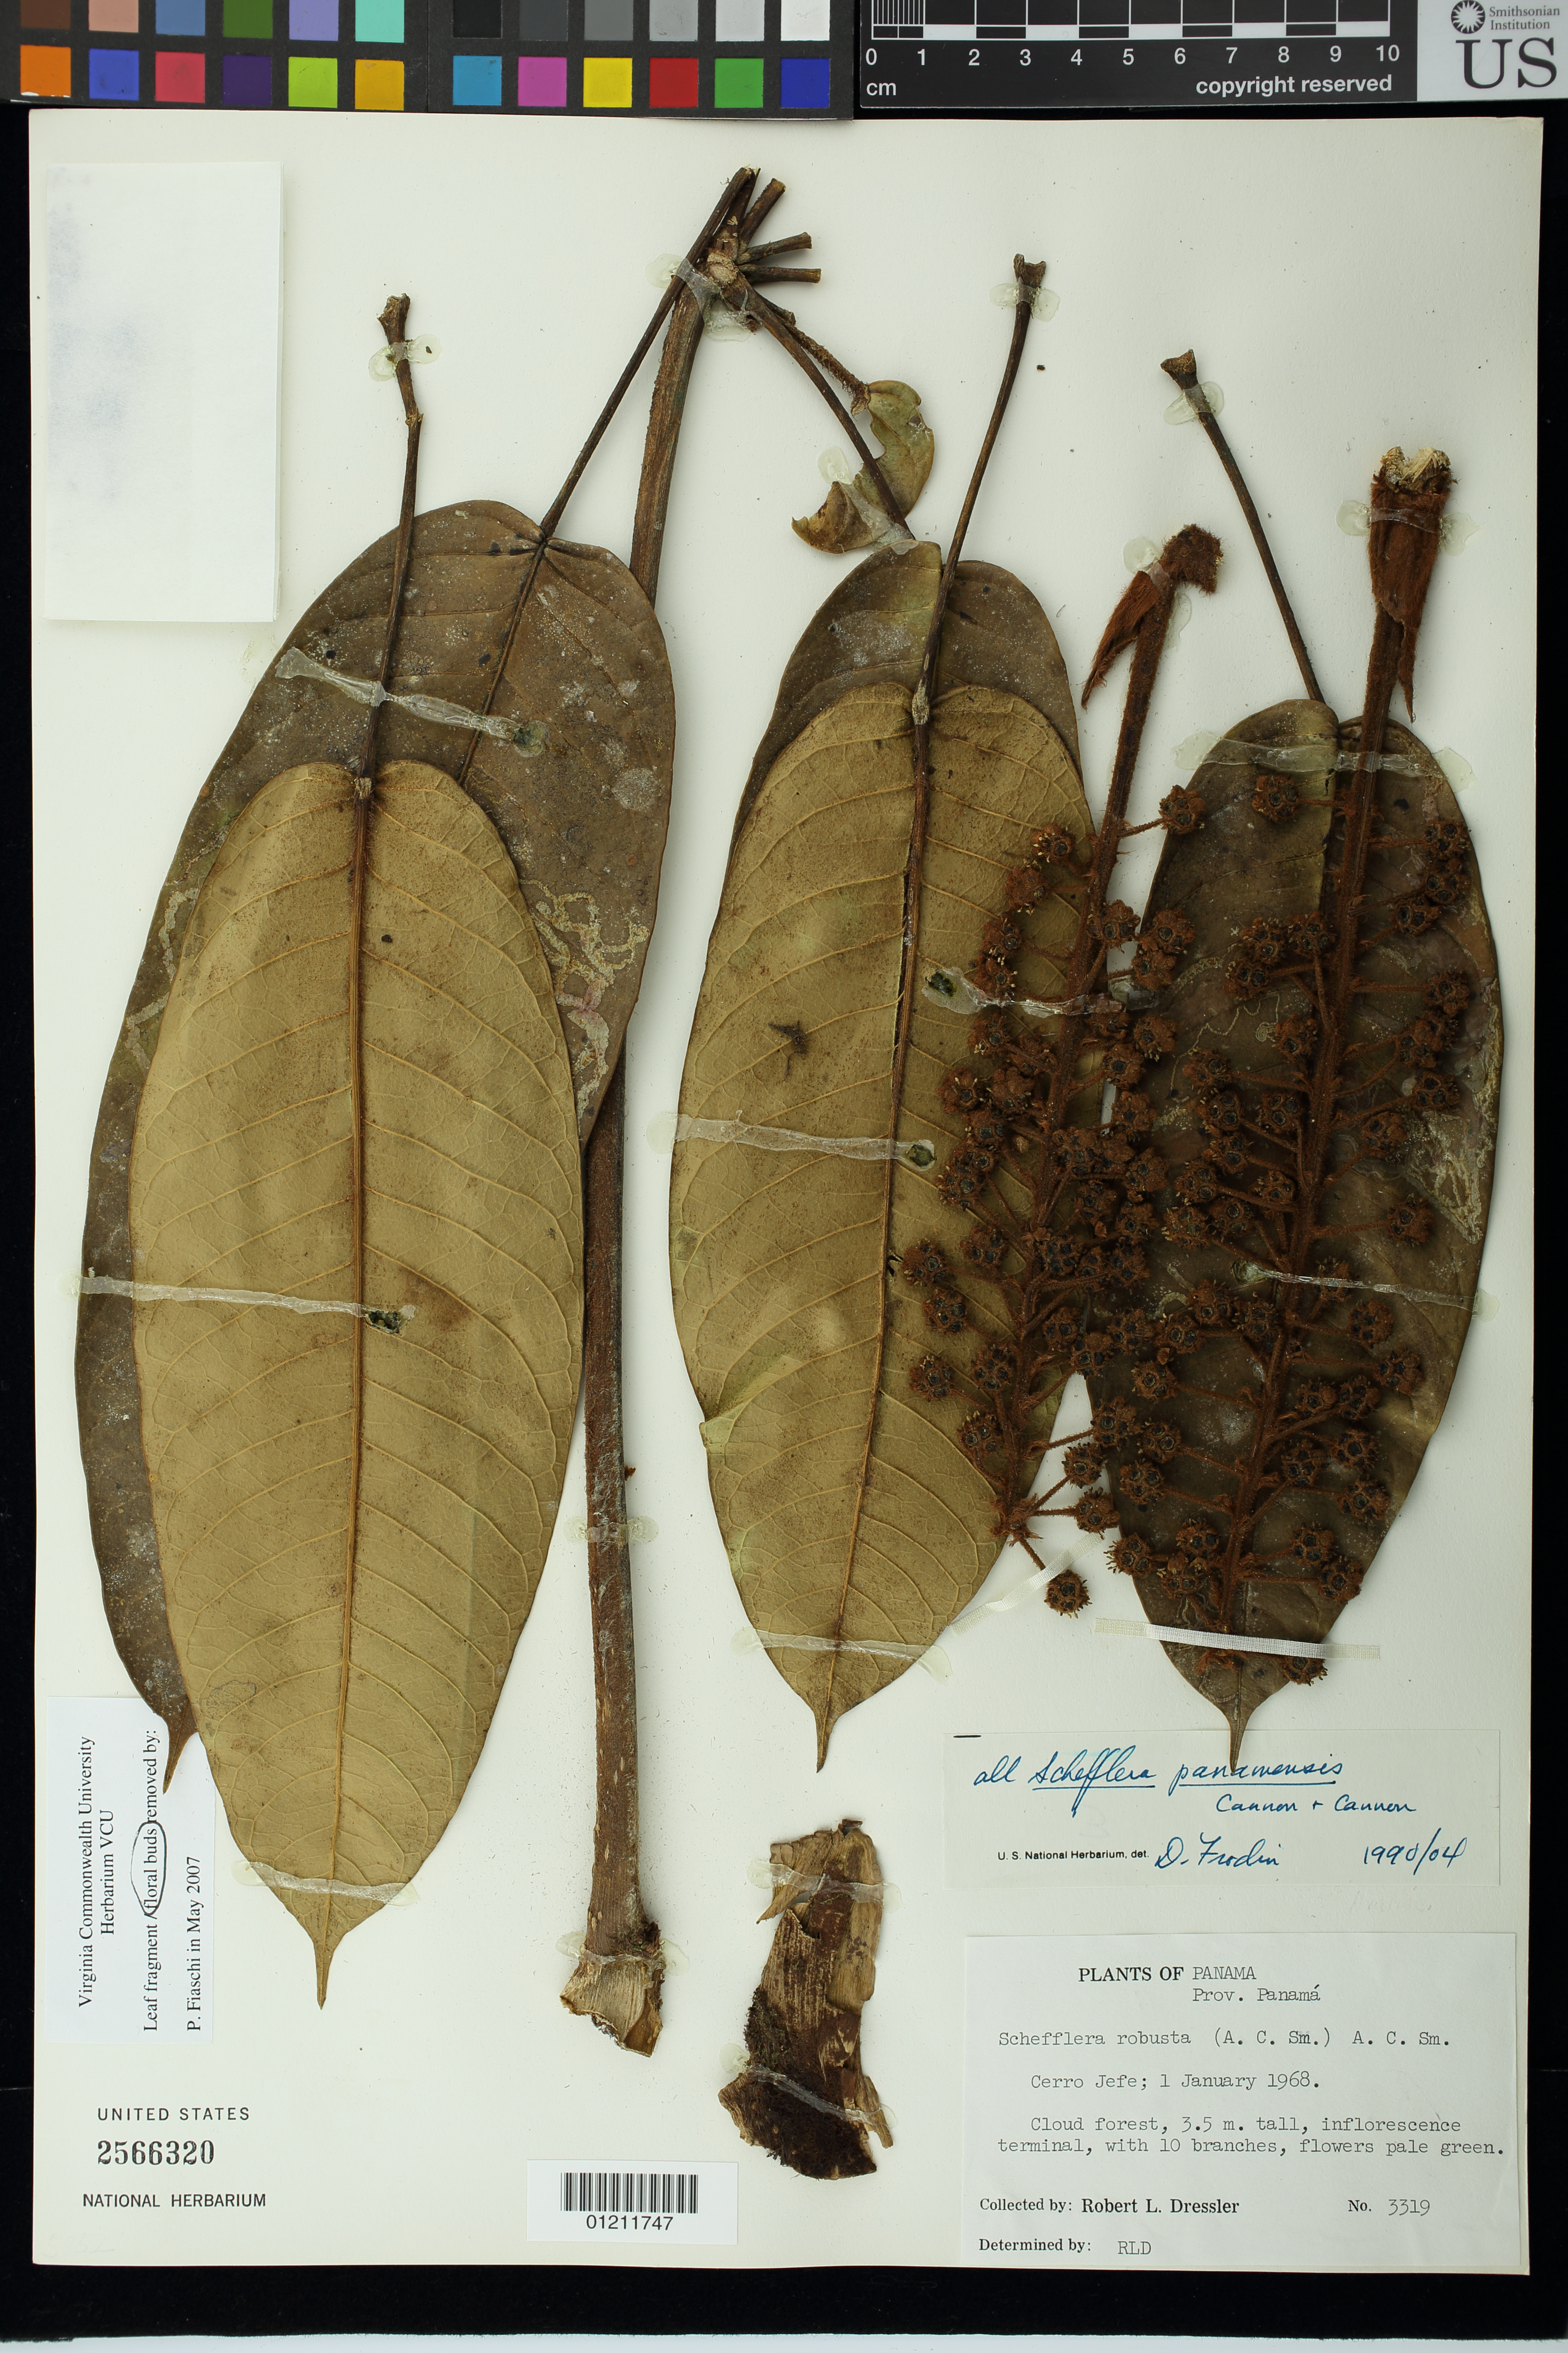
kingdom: Plantae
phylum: Tracheophyta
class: Magnoliopsida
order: Apiales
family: Araliaceae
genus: Schefflera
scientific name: Schefflera panamensis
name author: M.J. Cannon & Cannon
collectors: R. Dressler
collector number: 3319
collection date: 1968-01-01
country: Panama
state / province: Panamá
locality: Cerro Jefe. Cloud forest.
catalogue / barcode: US 2566320